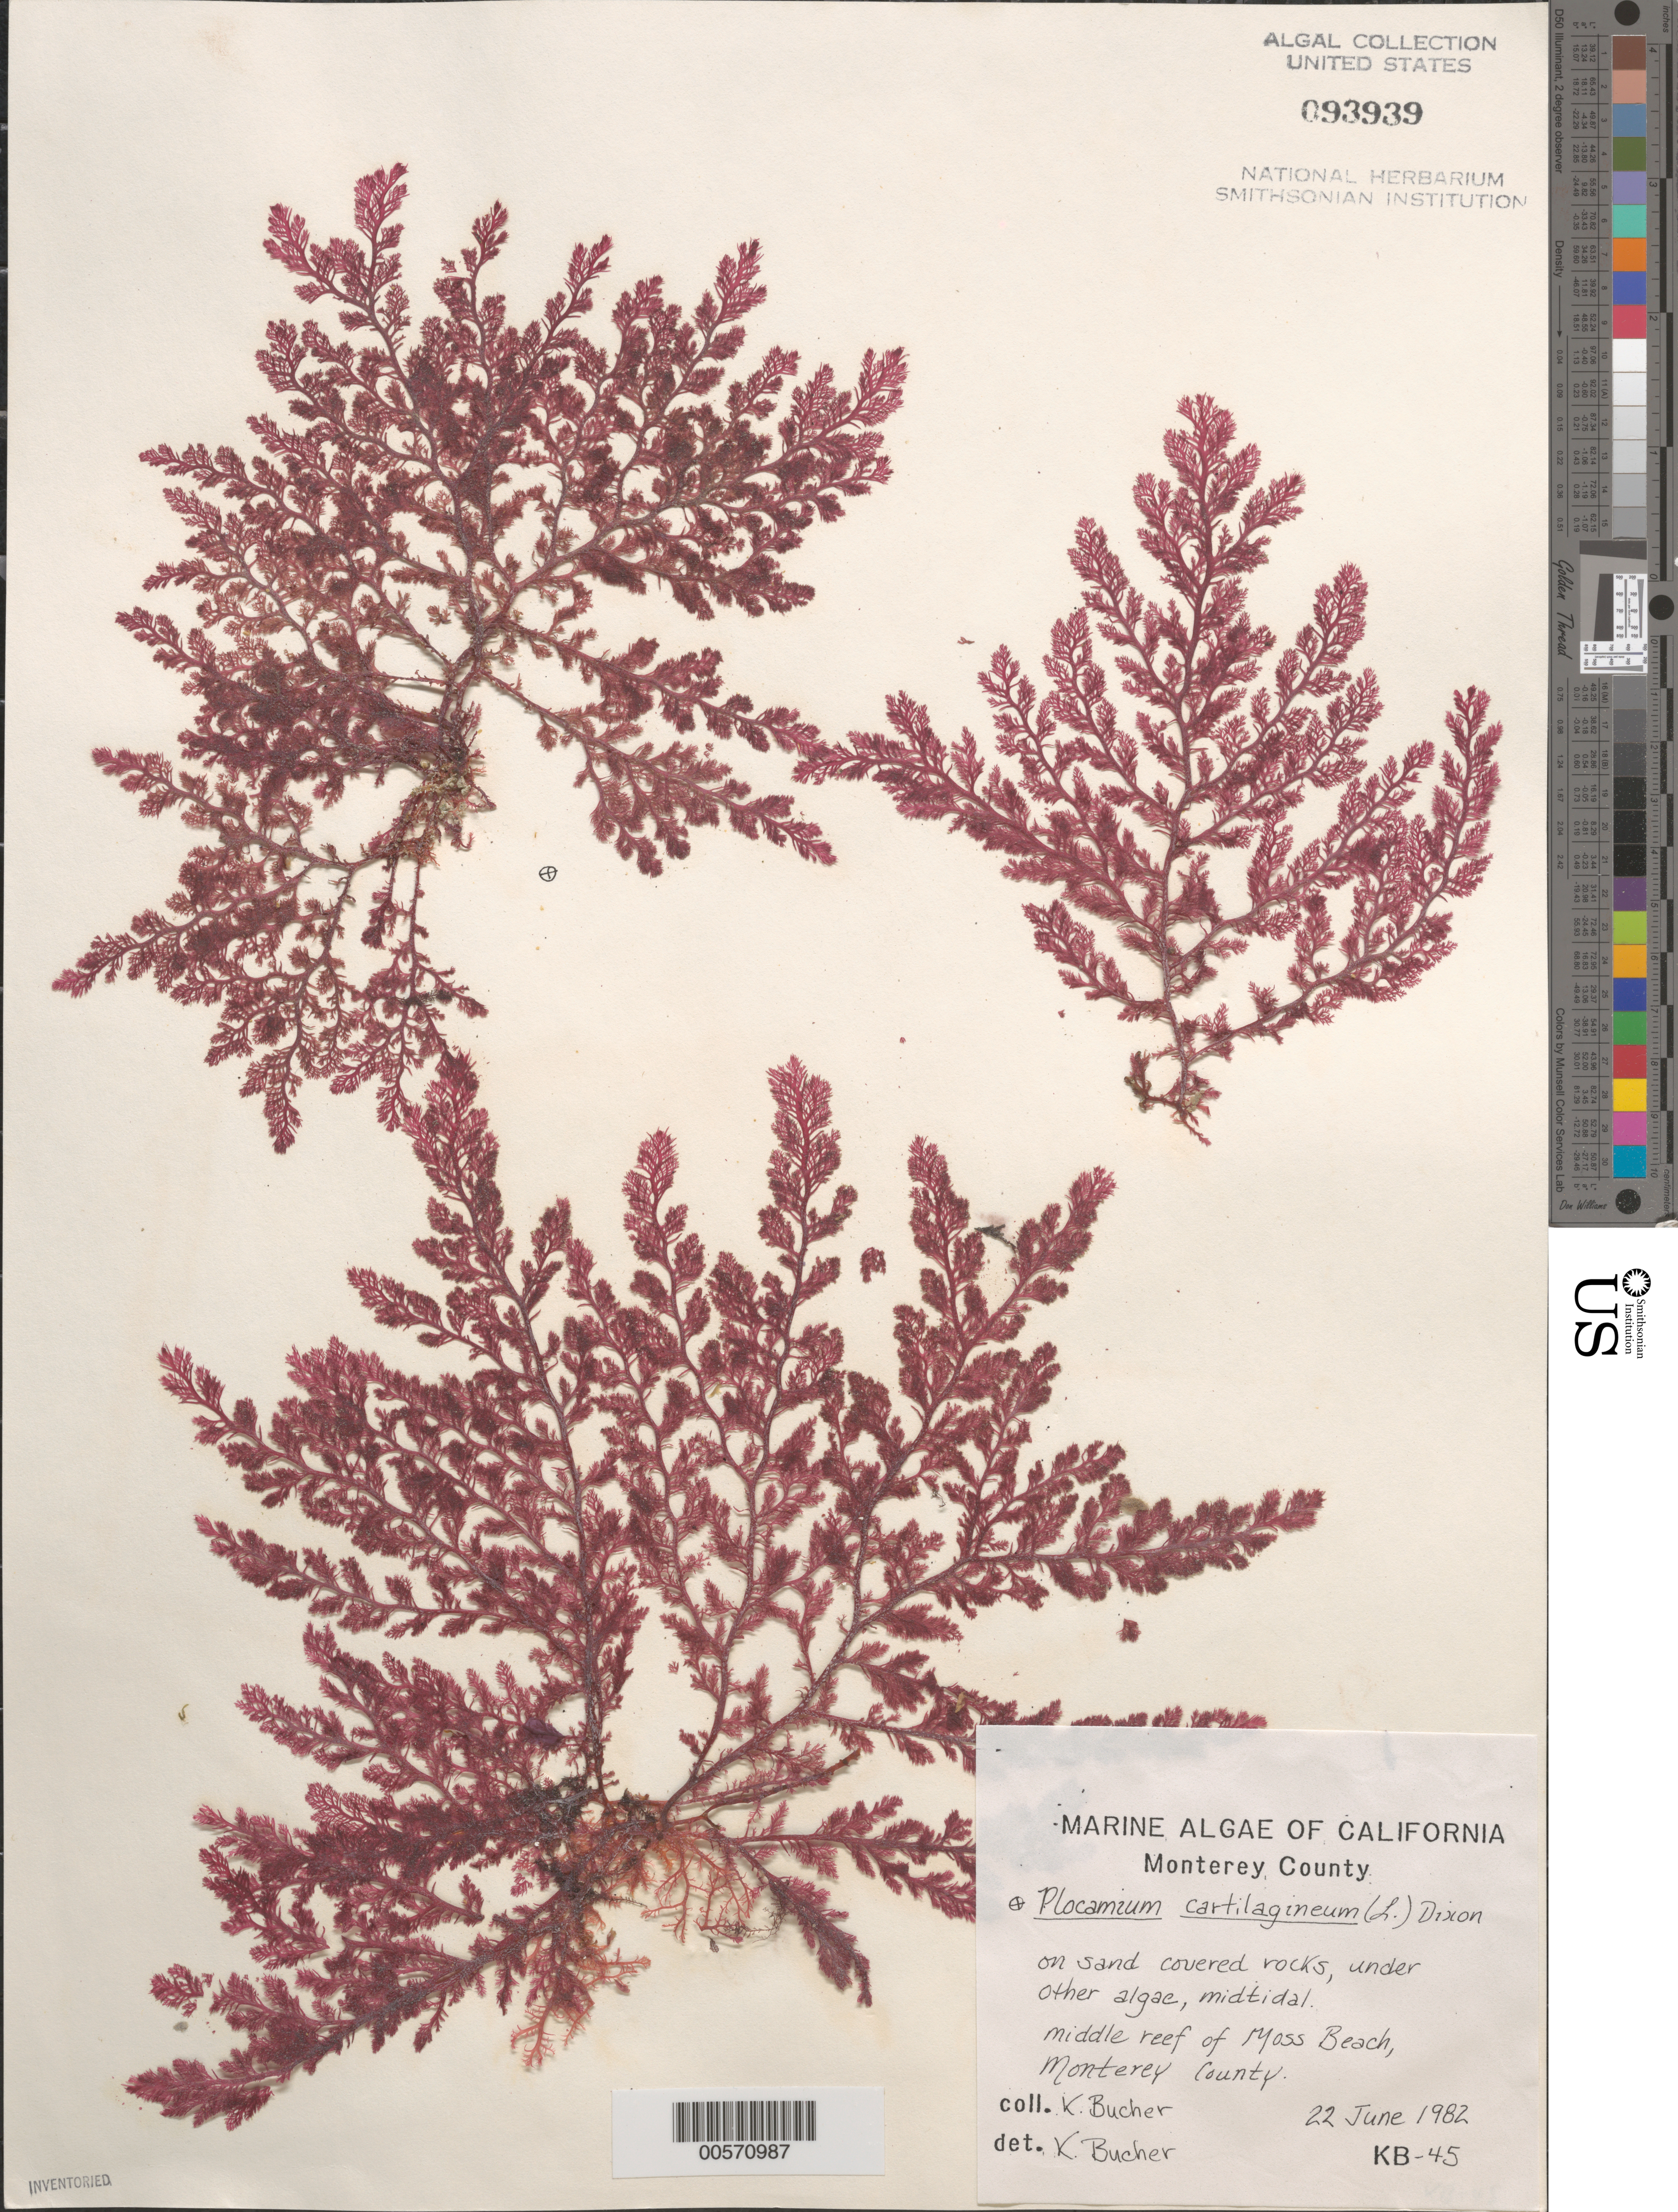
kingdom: Plantae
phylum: Rhodophyta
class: Florideophyceae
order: Plocamiales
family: Plocamiaceae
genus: Plocamium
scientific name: Plocamium cartilagineum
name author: (L.) P.S. Dixon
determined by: Bucher, Katina E.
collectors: K. E. Bucher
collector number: KB-45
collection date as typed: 22 Jun 1982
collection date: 1982-06-22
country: United States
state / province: California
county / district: Monterey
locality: Middle Reef of Moss Beach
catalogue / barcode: US 93939